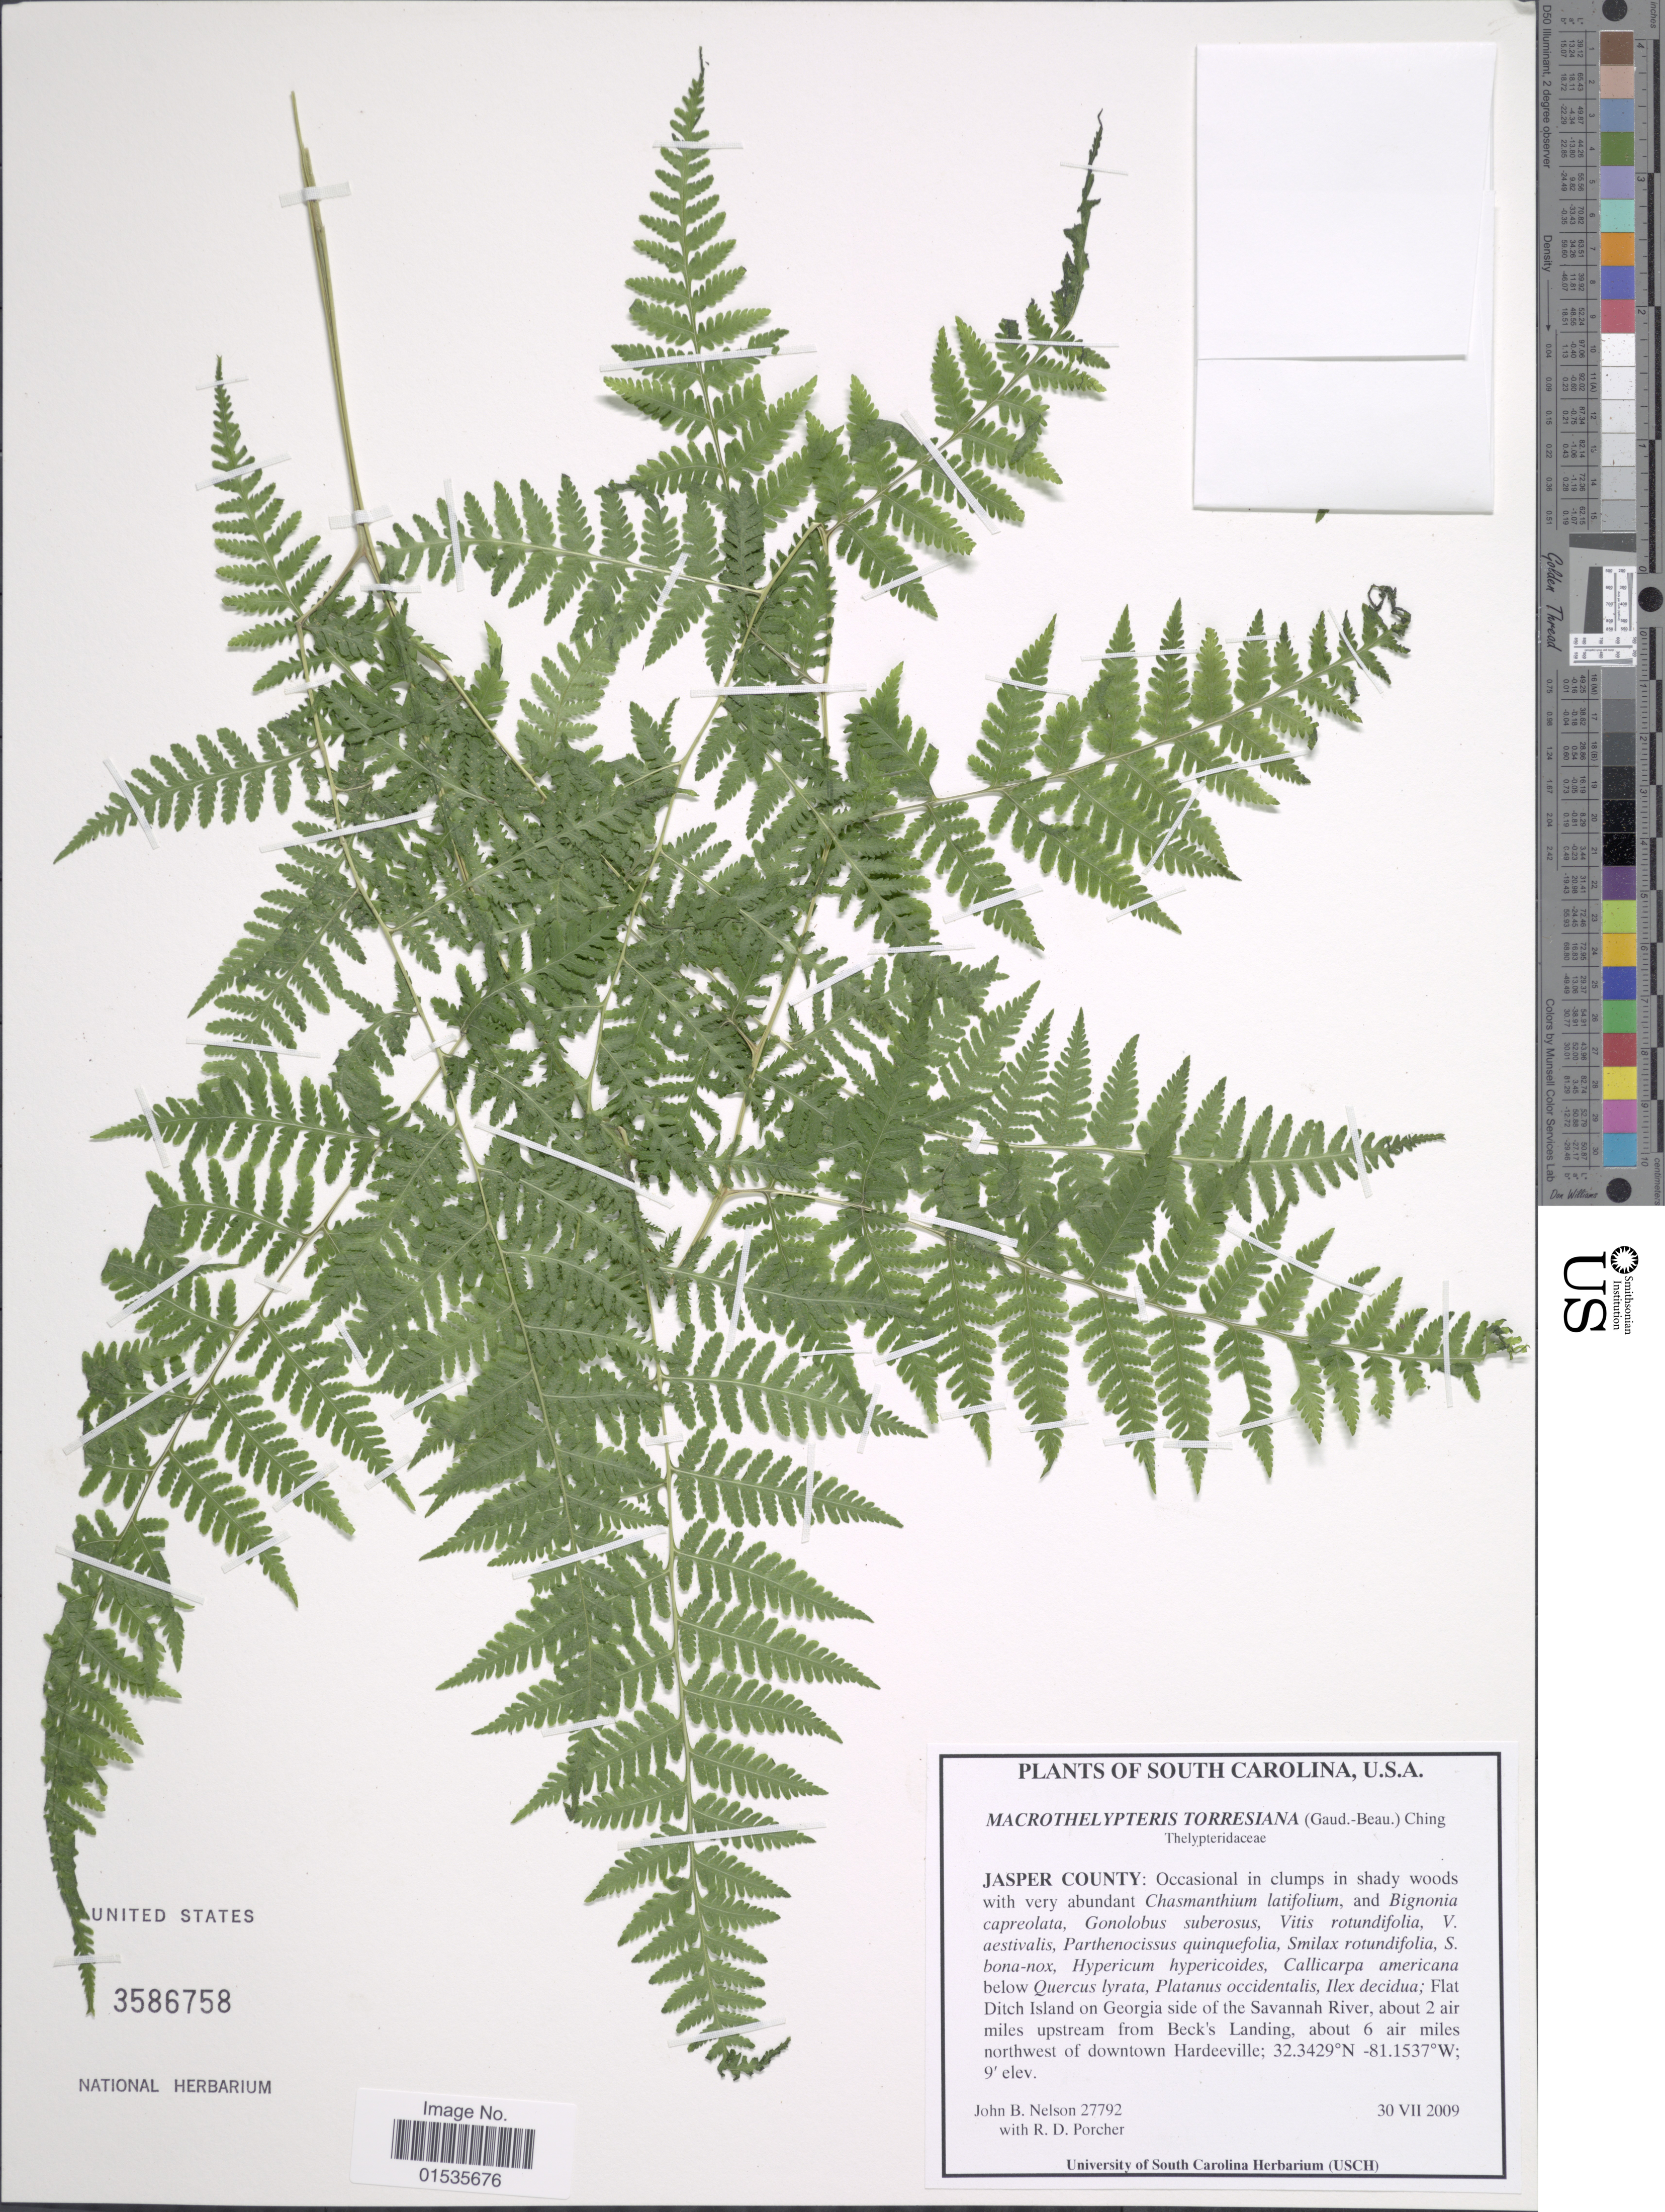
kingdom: Plantae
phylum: Tracheophyta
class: Polypodiopsida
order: Polypodiales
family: Thelypteridaceae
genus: Macrothelypteris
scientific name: Macrothelypteris torresiana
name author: (Gaudich.) Ching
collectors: J. B. Nelson & R. Porcher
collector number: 27792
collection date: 2009-07-30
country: United States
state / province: South Carolina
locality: South Carolina, U.S.A. Jasper County, Flat Ditch Island on Georgia side of the Savannah River, about 6 air miles northwest of downtown Hardeeville.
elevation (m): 3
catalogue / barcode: US 3586758